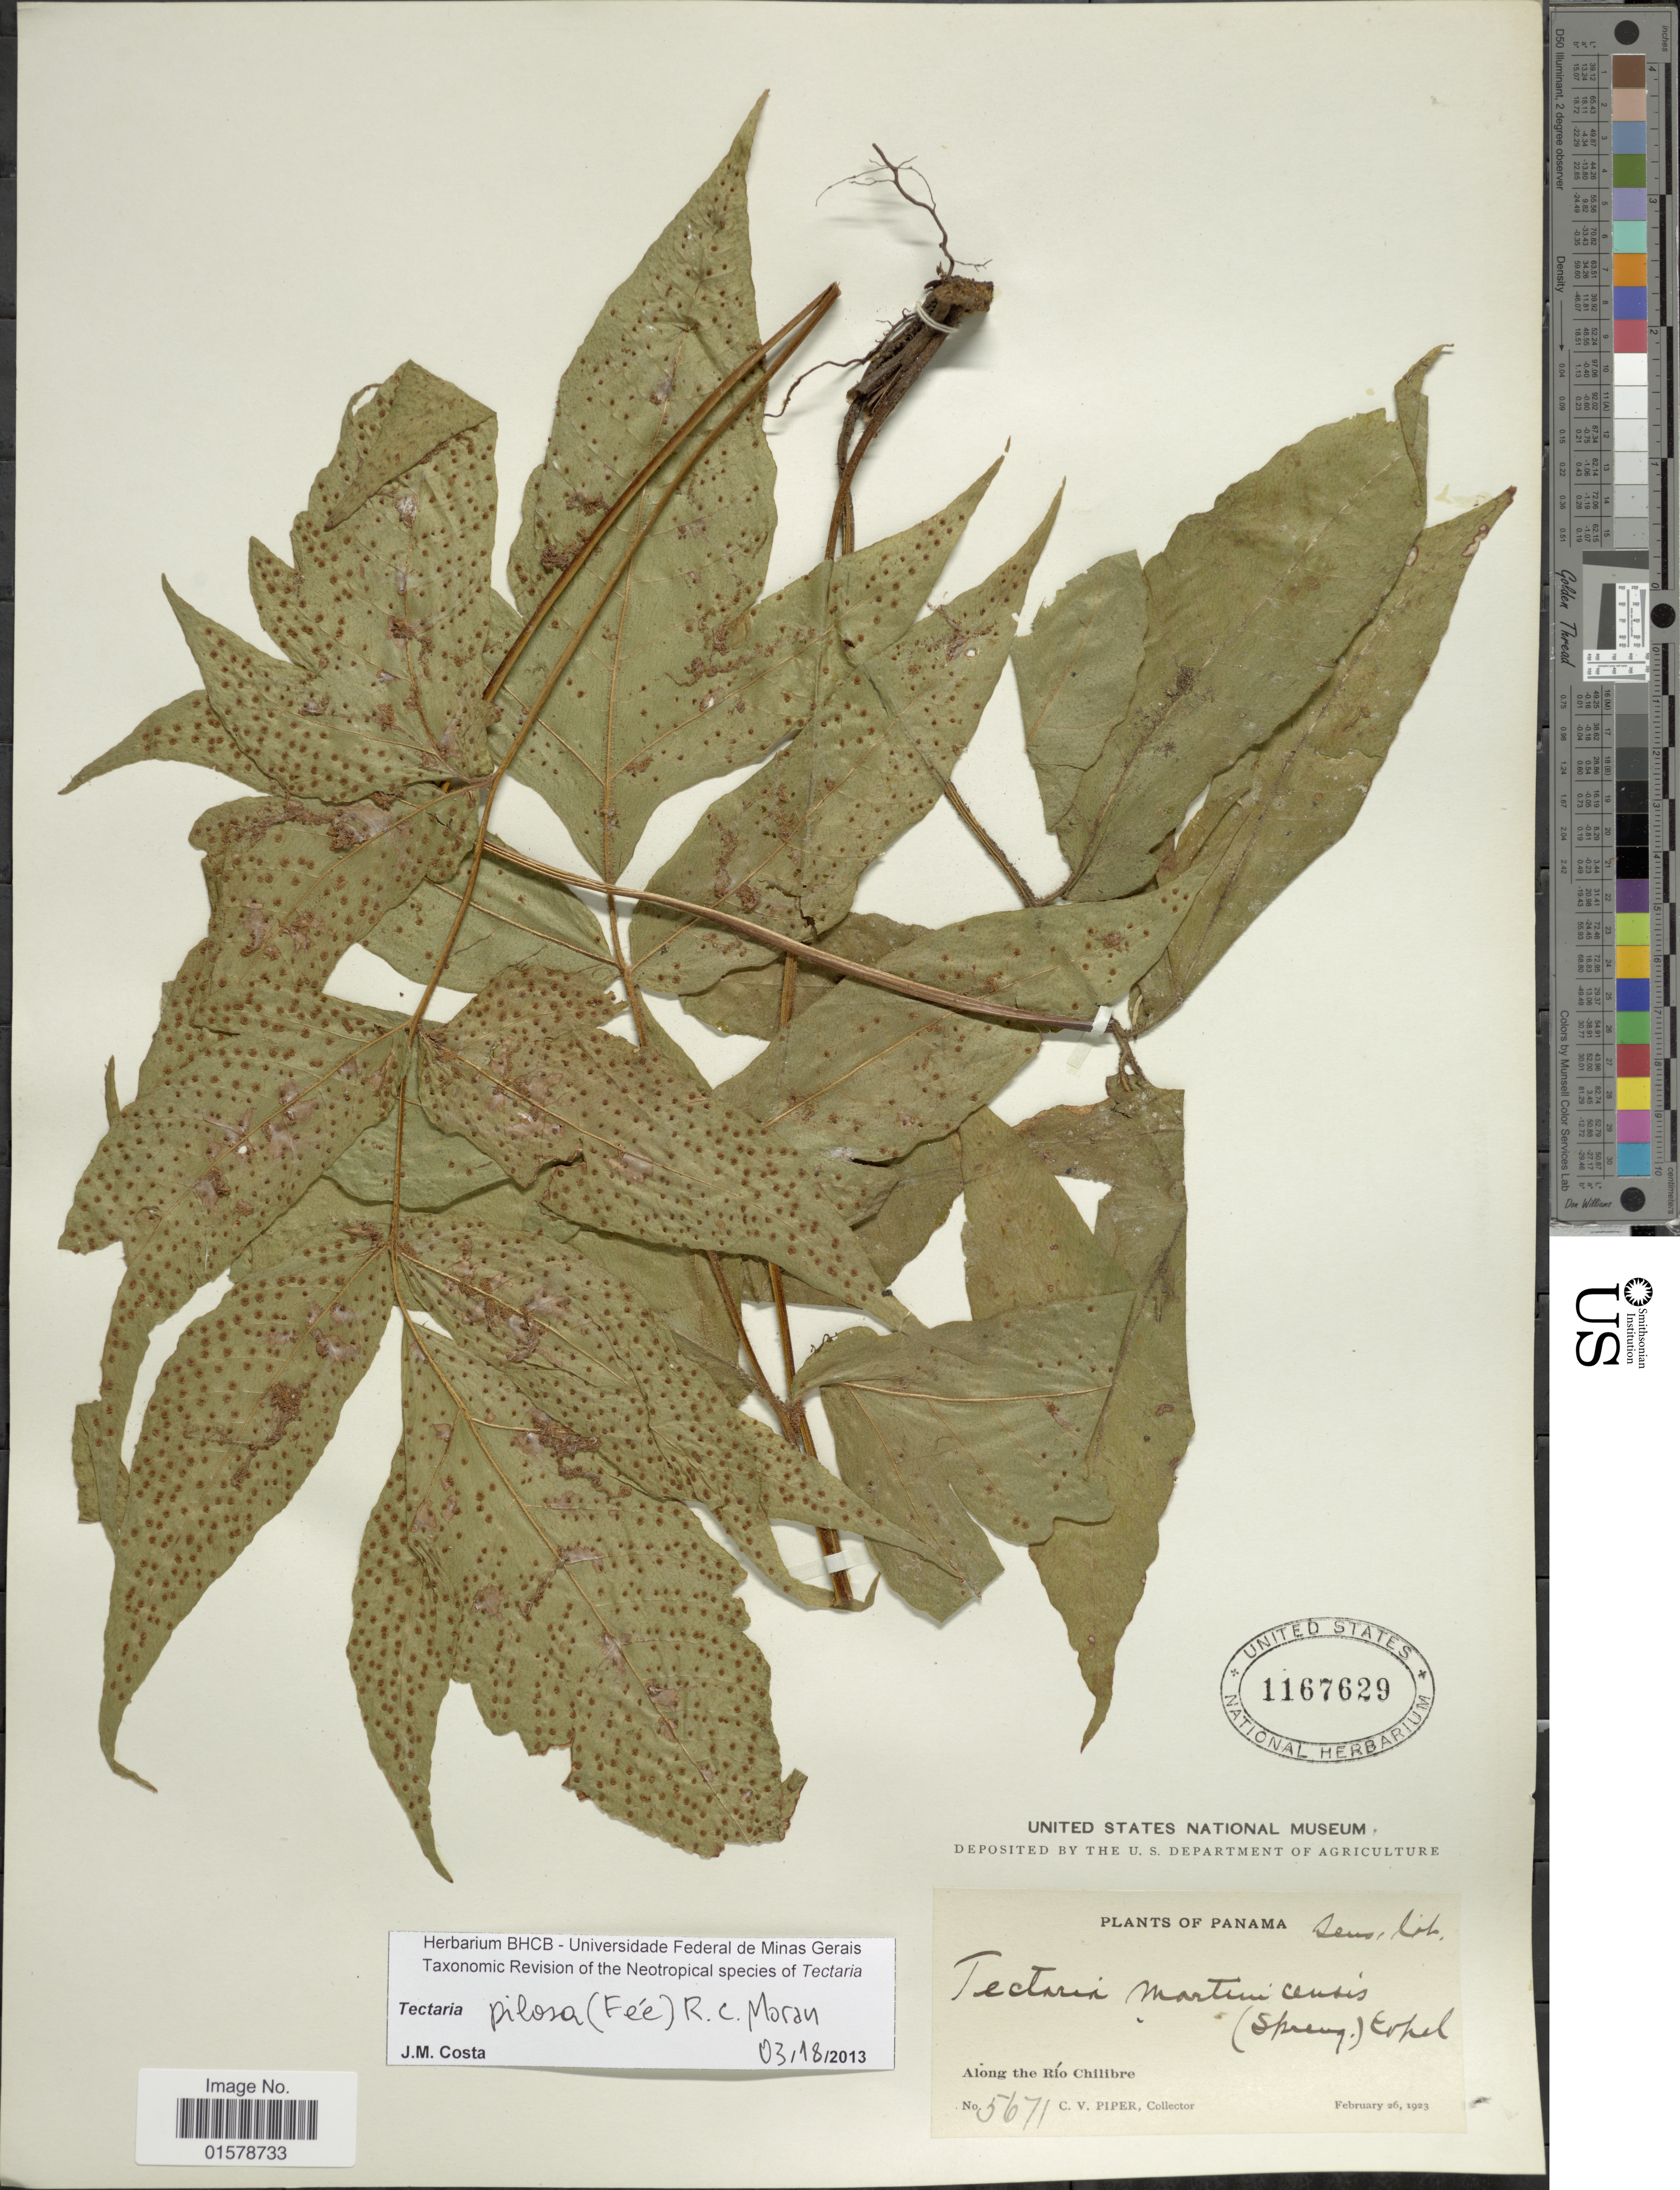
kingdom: Plantae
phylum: Tracheophyta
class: Polypodiopsida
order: Polypodiales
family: Tectariaceae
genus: Tectaria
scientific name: Tectaria pilosa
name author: (Fée) Maxon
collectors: C. V. Piper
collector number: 5671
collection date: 1923-02-26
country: Panama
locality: Panama, along the Rio Chilibre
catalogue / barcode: US 1167629